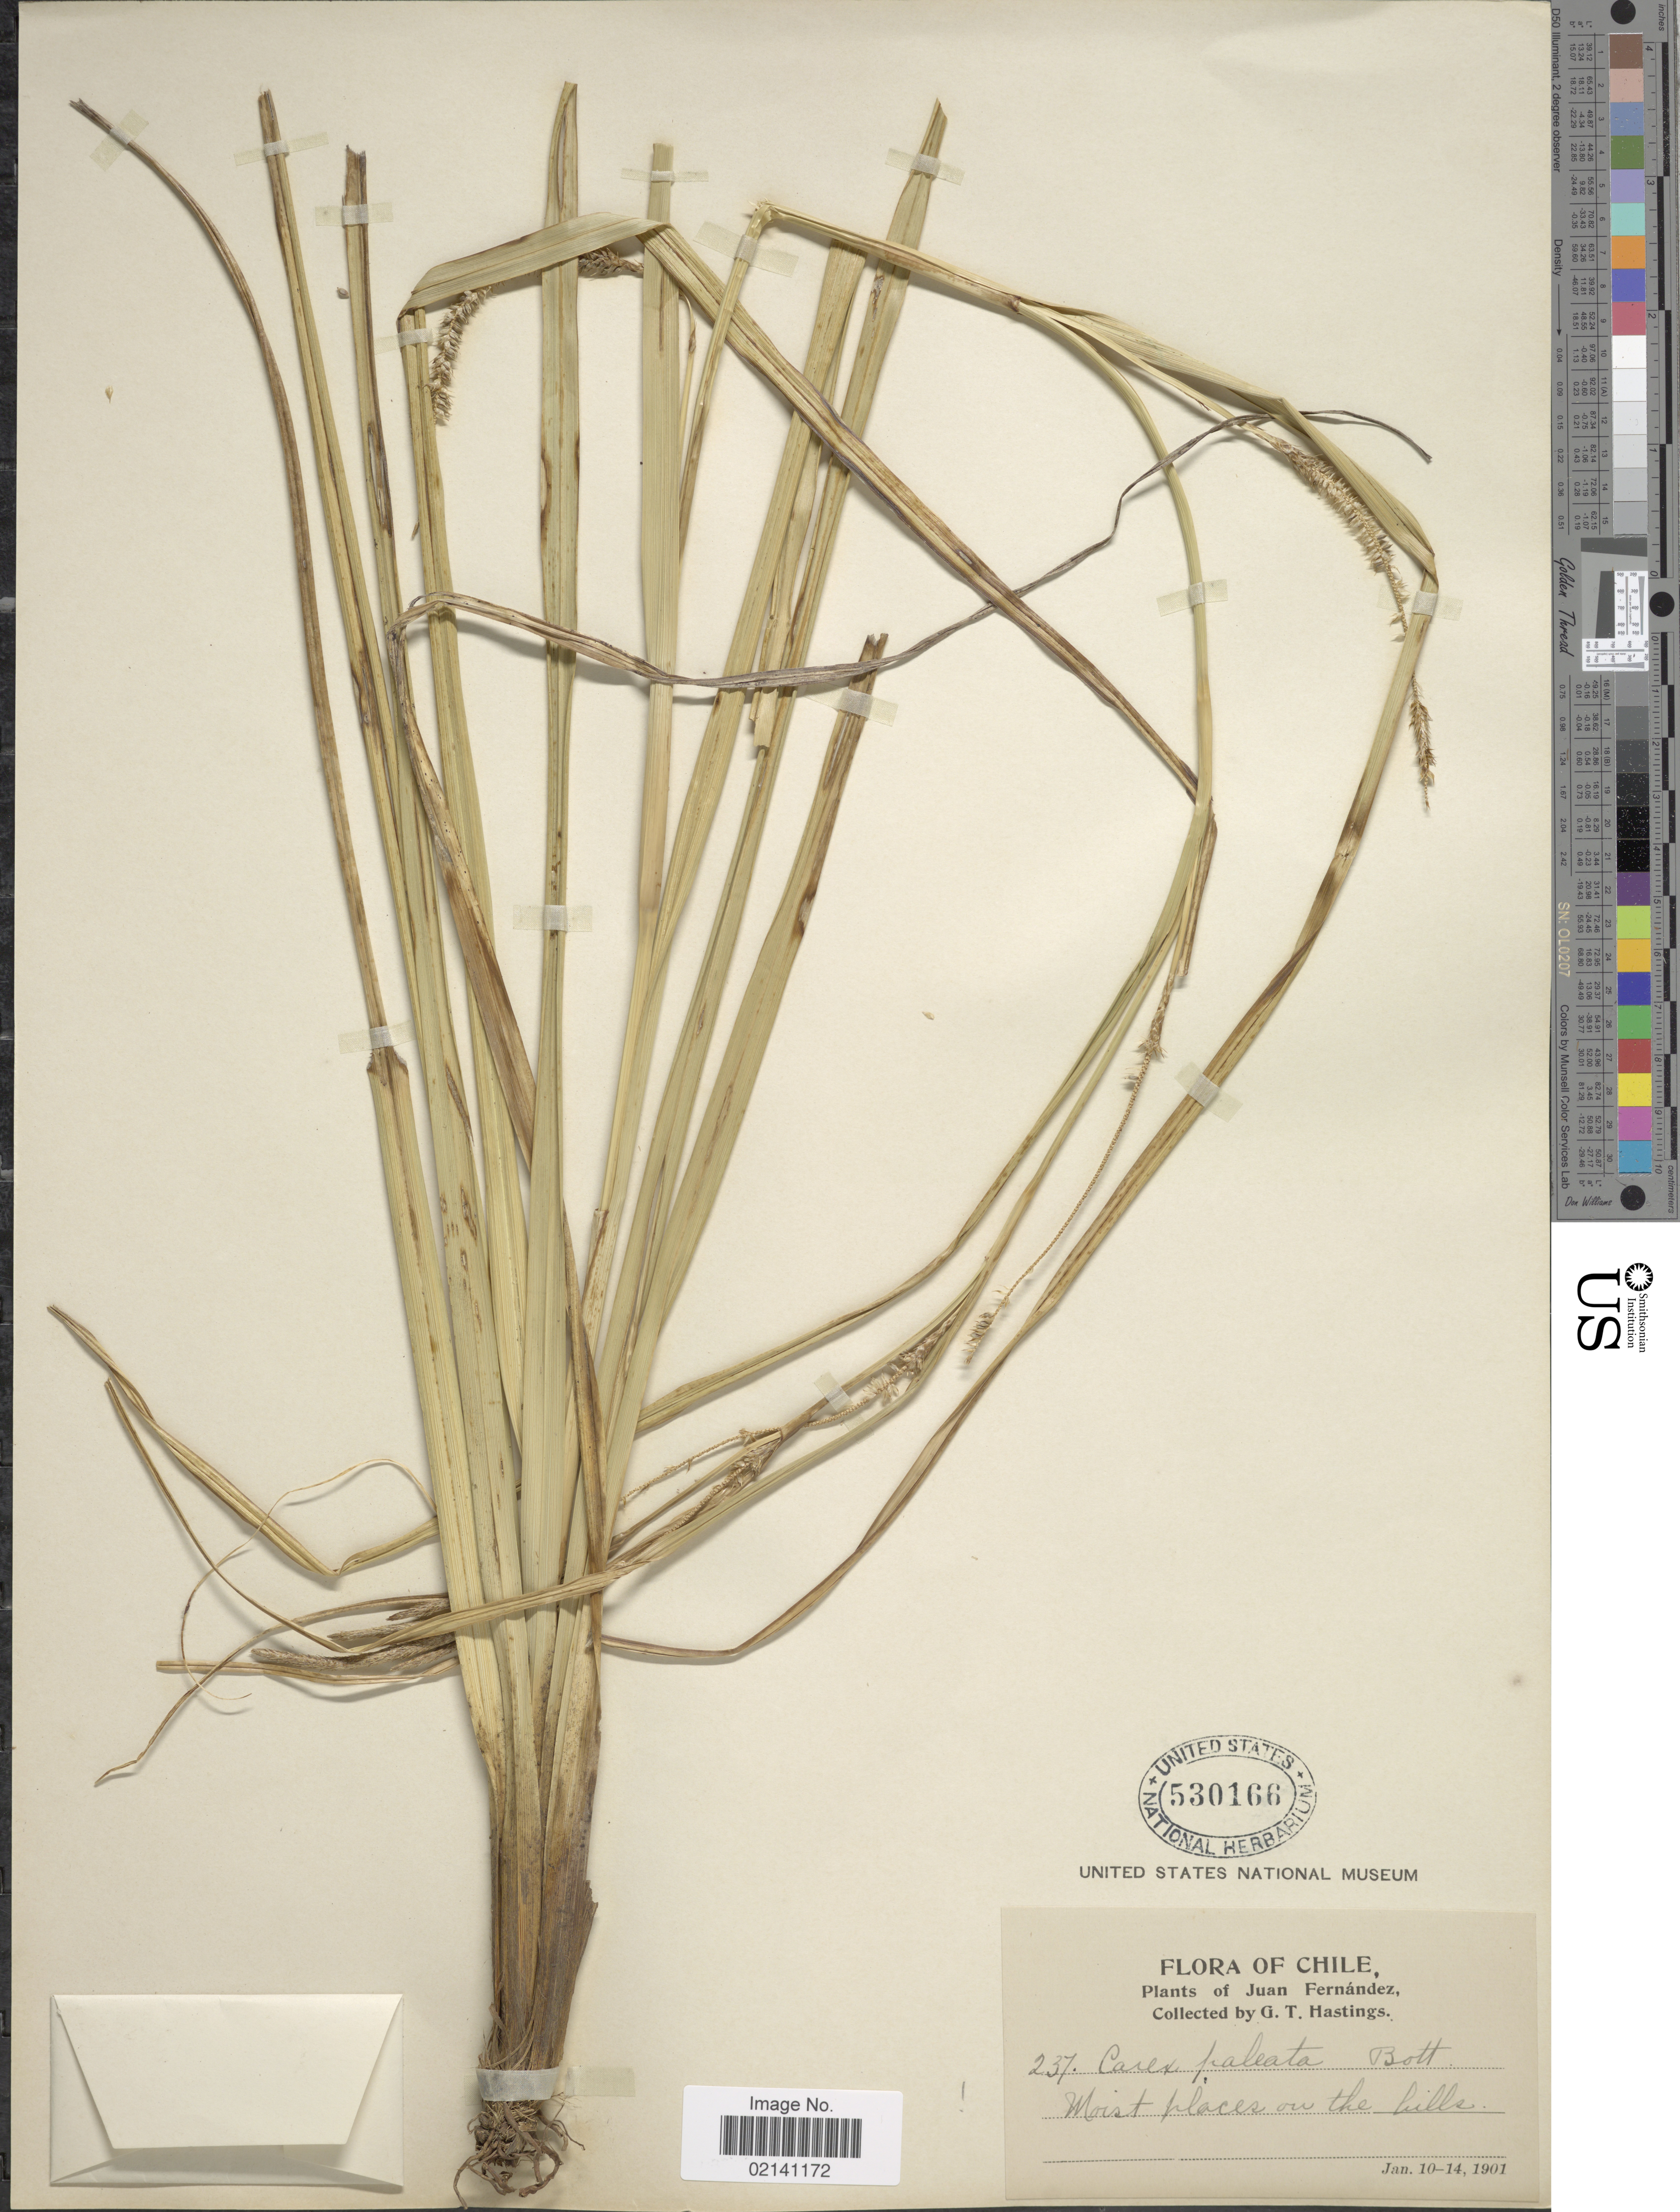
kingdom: Plantae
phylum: Tracheophyta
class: Liliopsida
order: Poales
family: Cyperaceae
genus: Carex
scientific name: Carex berteroniana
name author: Steud.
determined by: Strong, Mark T., (BOT), Smithsonian Institution - National Museum of Natural History (UNITED STATES)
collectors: G. Hastings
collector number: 237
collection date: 1901-01-10/1901-01-14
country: Chile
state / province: Valparaíso (V)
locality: Juan Fernandez, moist places on the hills.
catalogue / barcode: US 530166